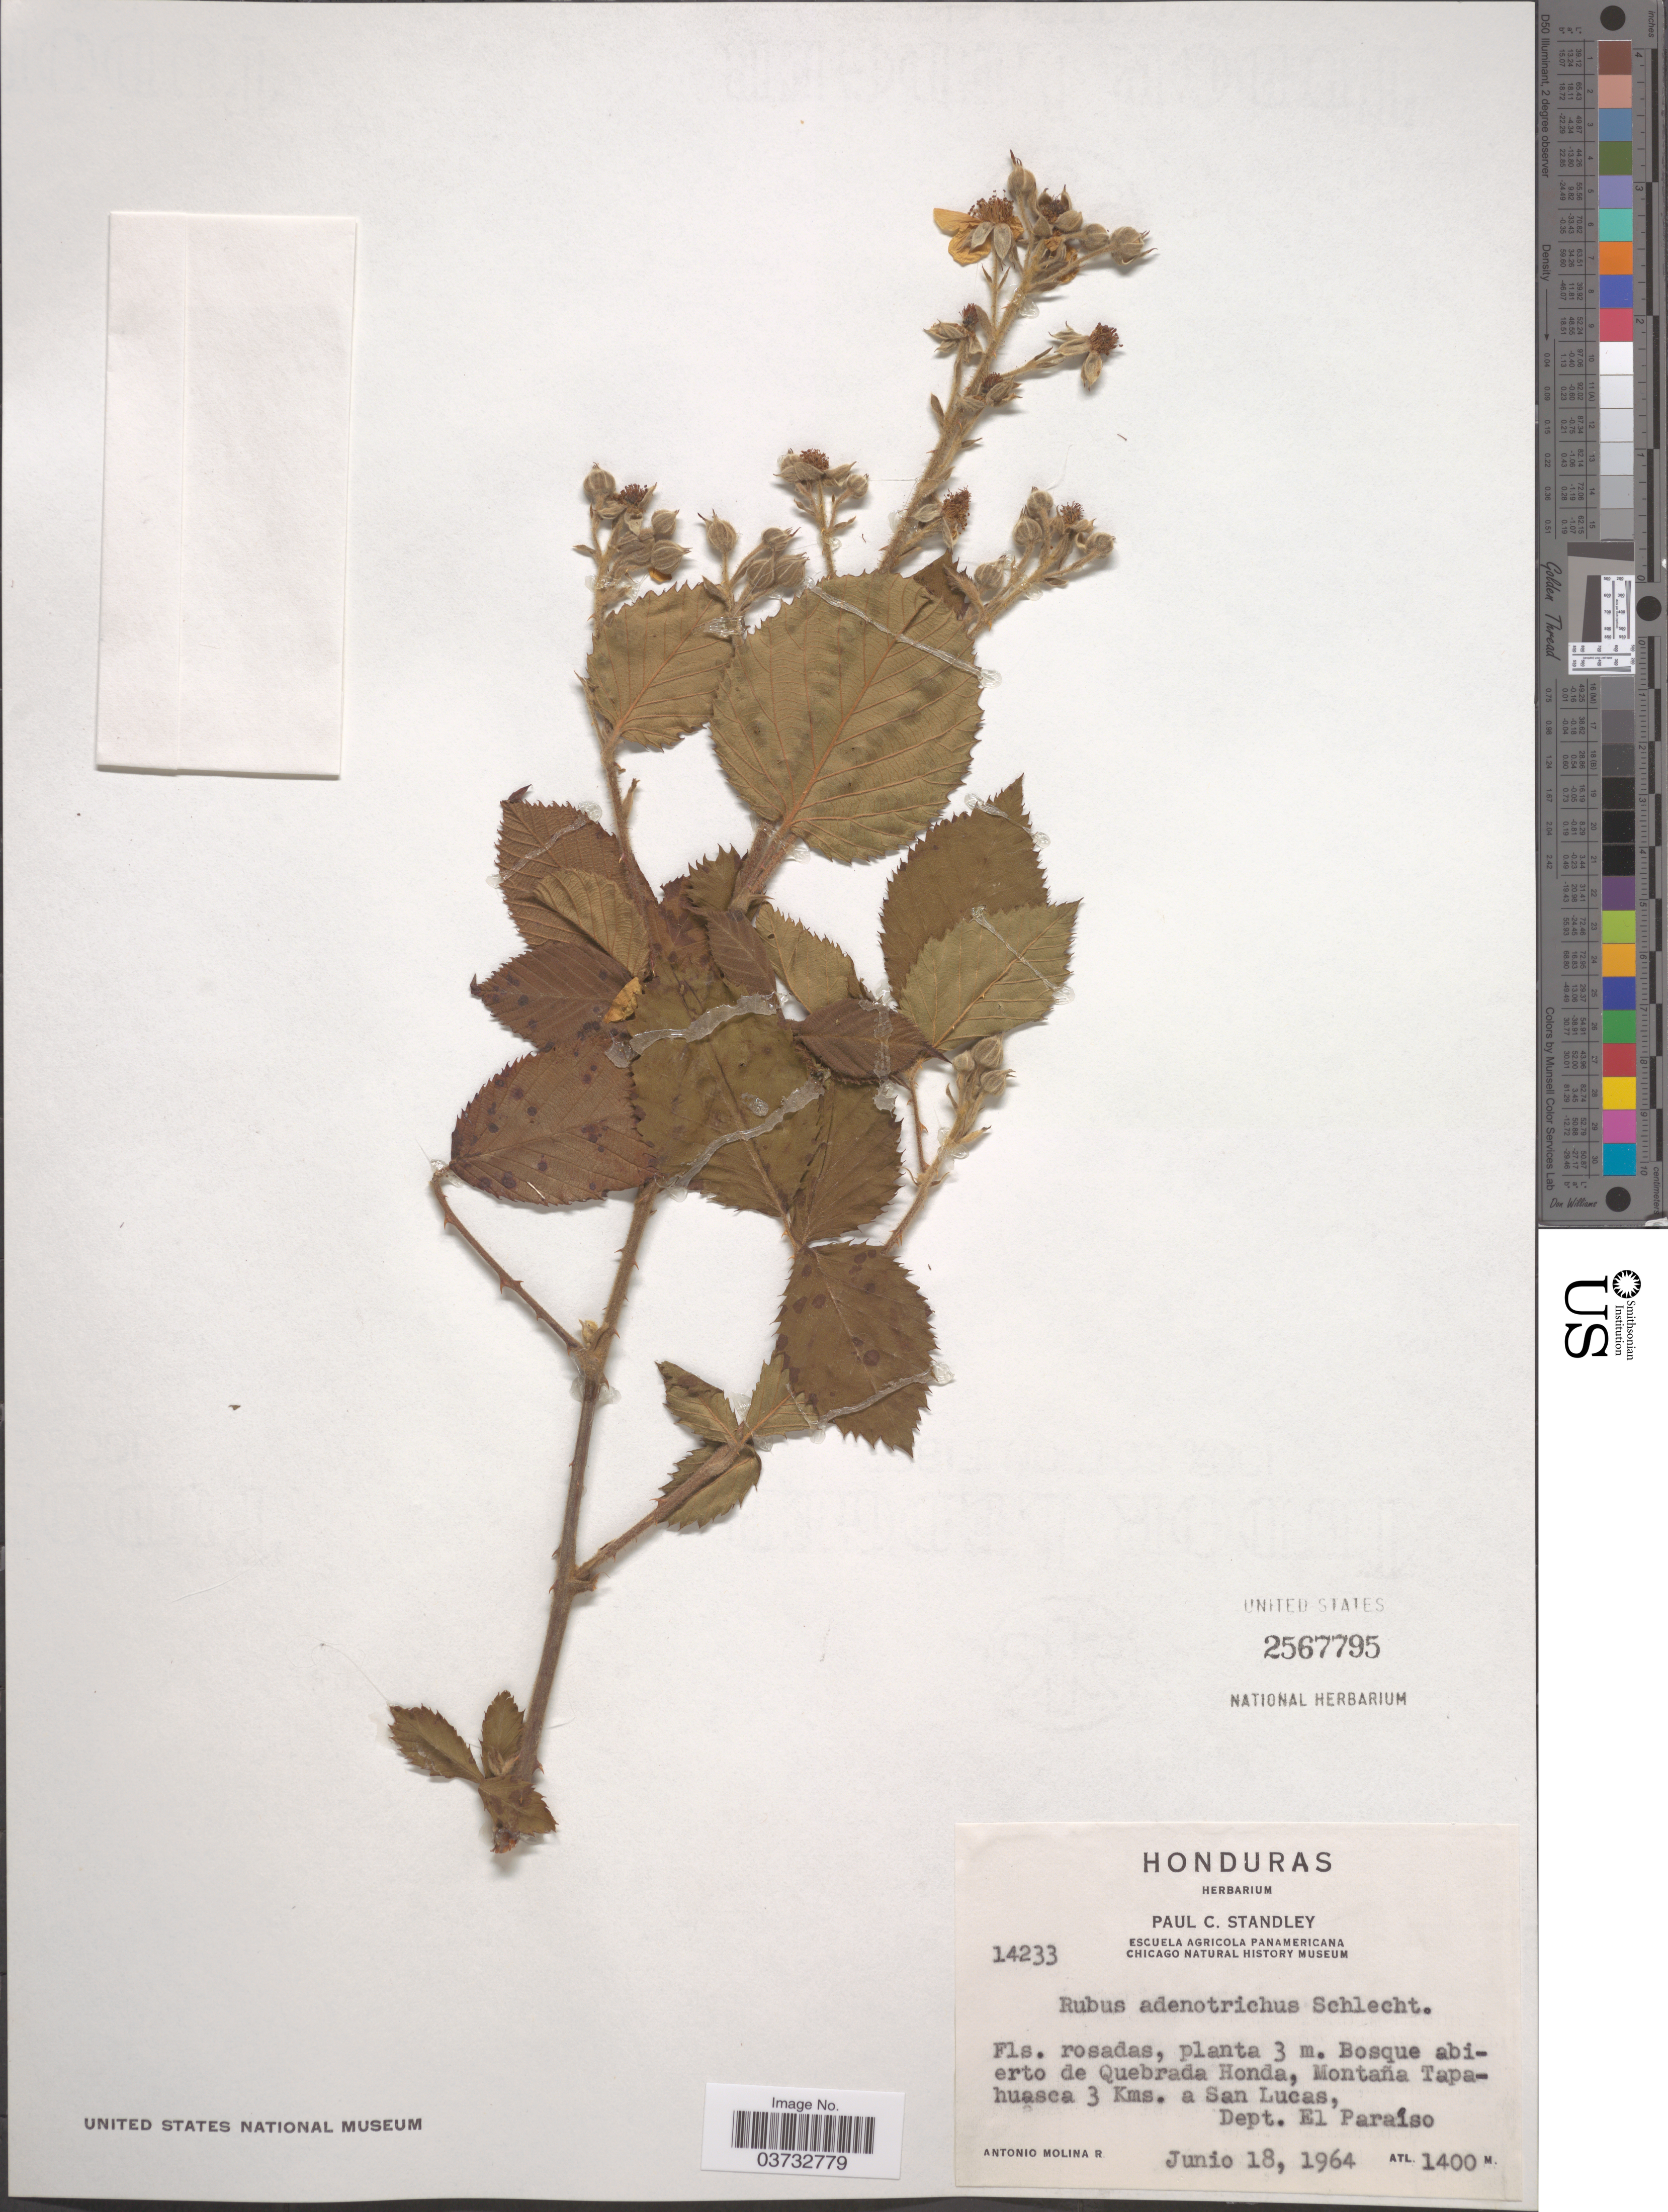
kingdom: Plantae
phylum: Tracheophyta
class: Magnoliopsida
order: Rosales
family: Rosaceae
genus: Rubus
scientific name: Rubus adenotrichos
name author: Schltdl.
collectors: A. Molina R.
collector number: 14233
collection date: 1964-06-18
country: Honduras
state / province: El Paraiso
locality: Bosque abierto de Quebrada Honda, Montaña Tapahuasca 3 Kms. a San Lucas, Dept. El Paraíso.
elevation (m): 1400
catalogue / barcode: US 2567795